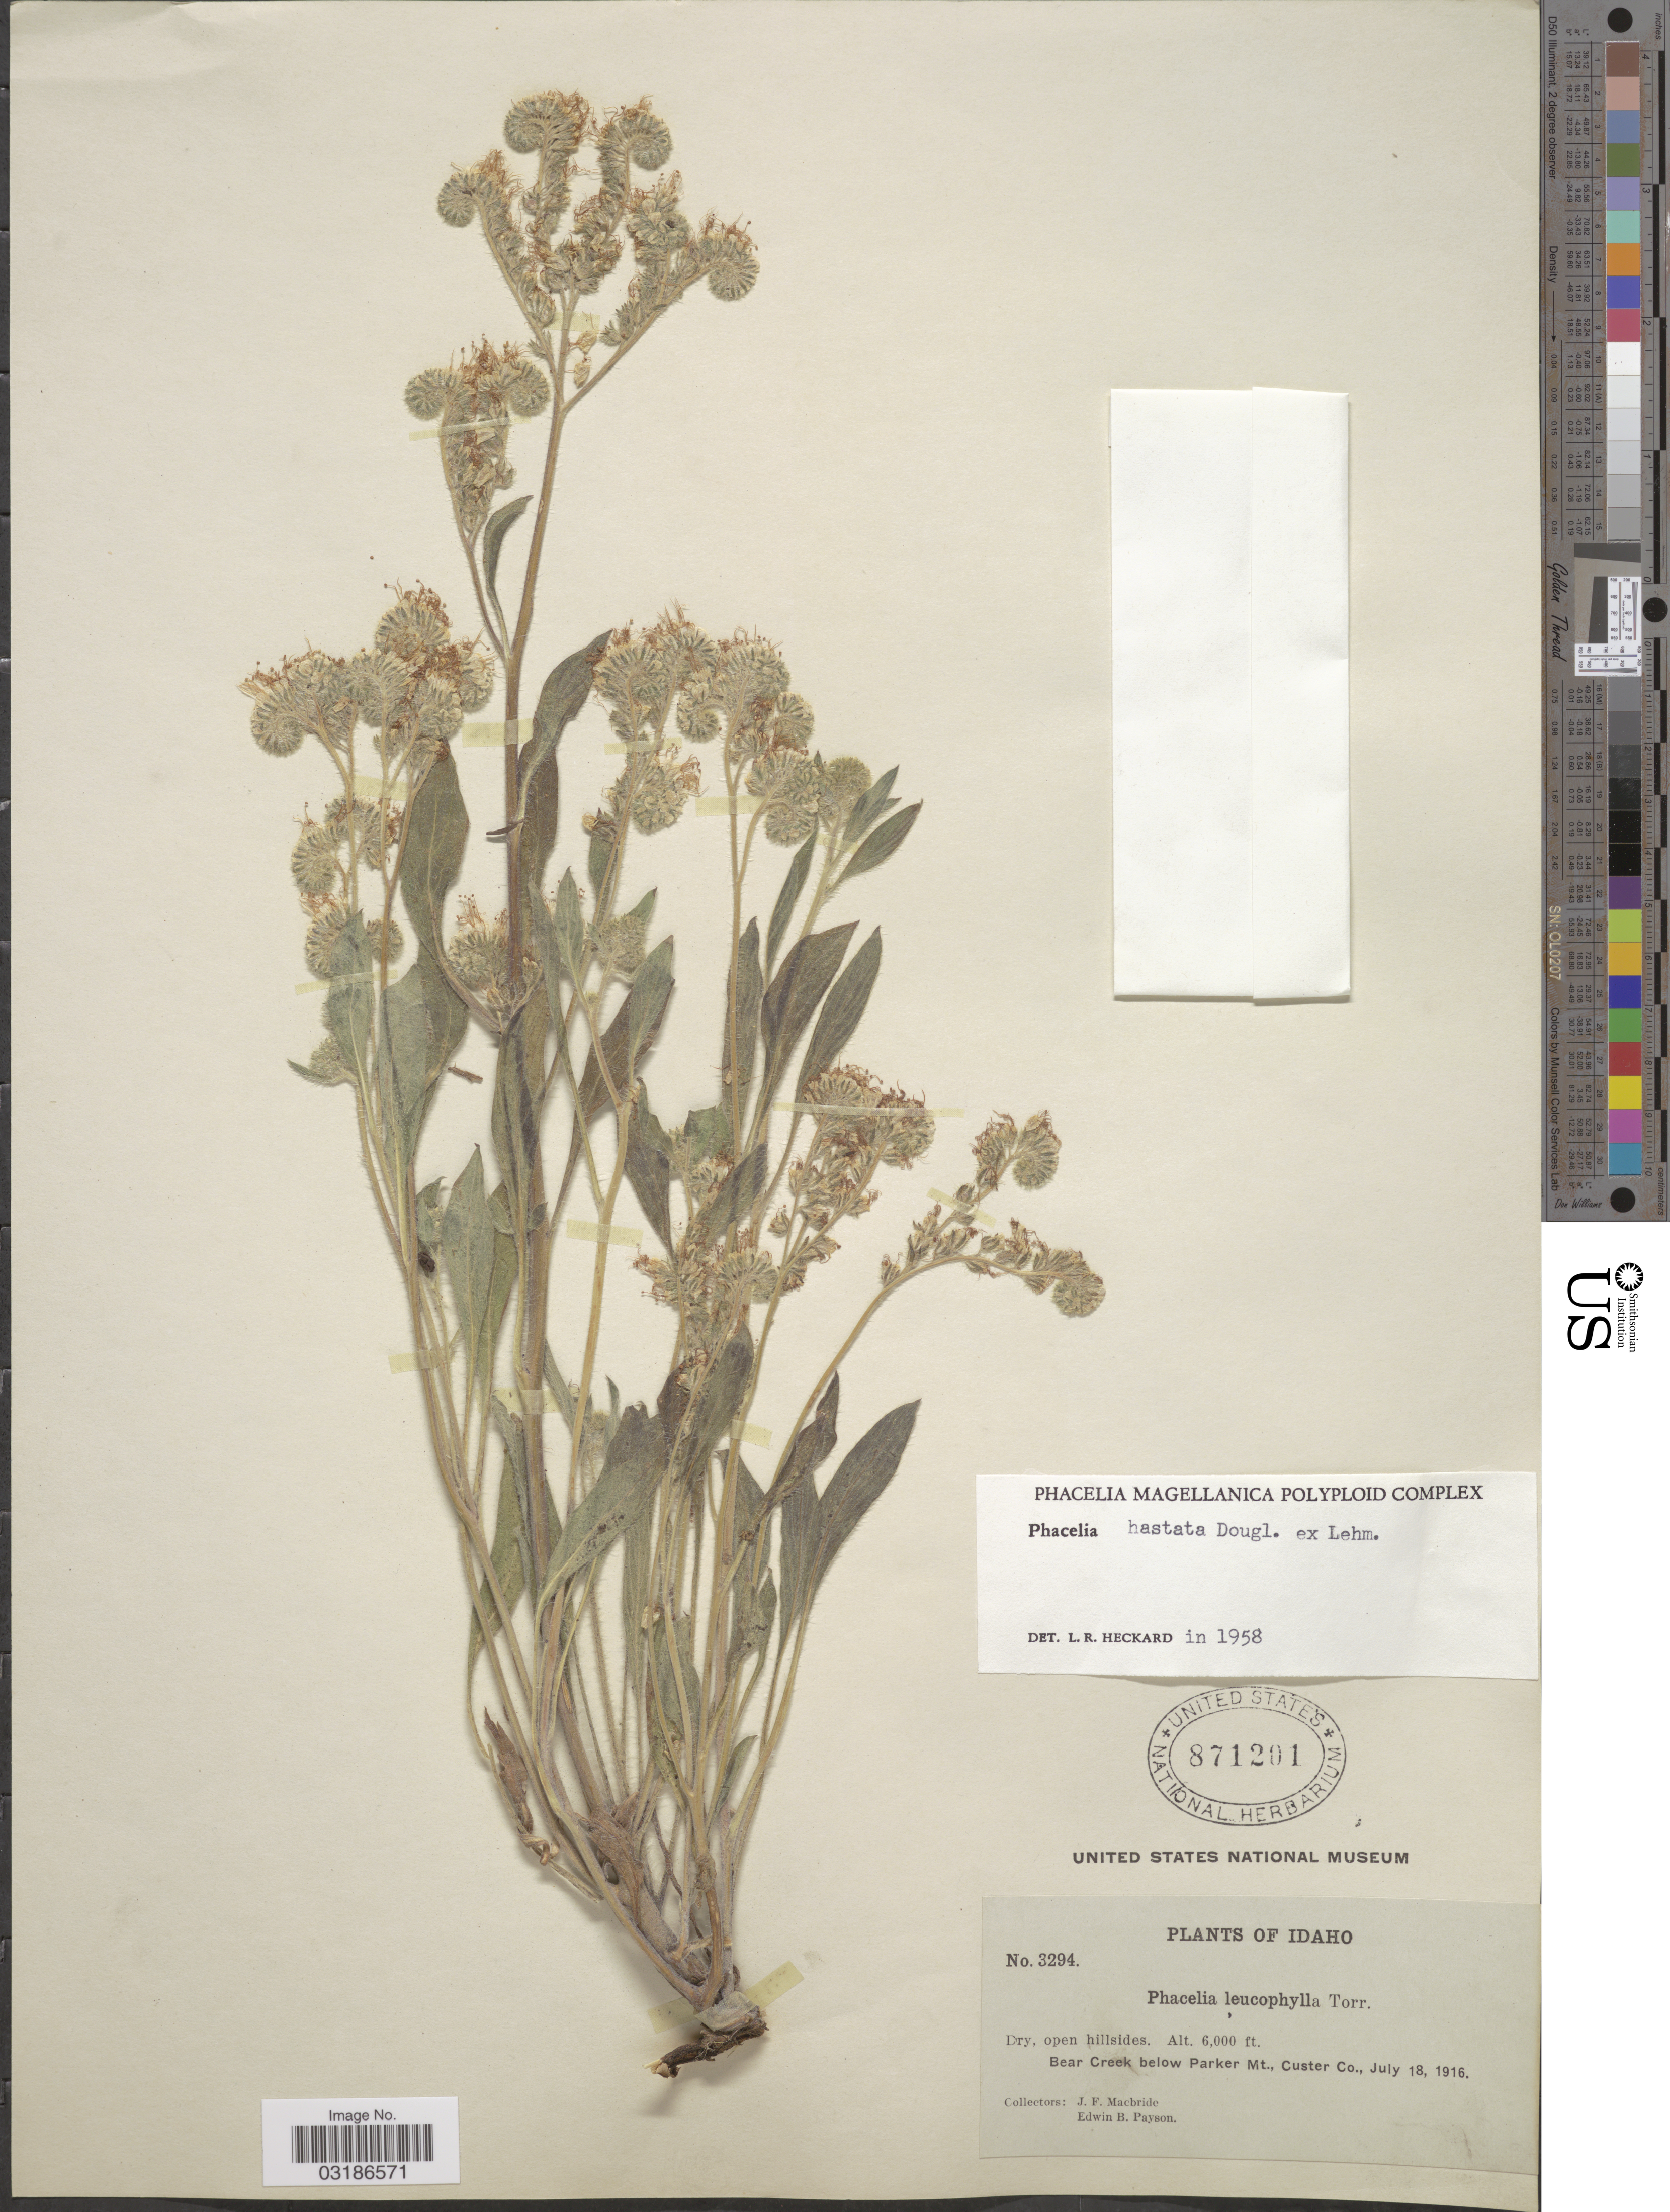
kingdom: Plantae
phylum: Tracheophyta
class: Magnoliopsida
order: Boraginales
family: Hydrophyllaceae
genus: Phacelia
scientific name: Phacelia hastata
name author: Douglas ex Lehm.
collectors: J. F. Macbride & E. B. Payson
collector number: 3294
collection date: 1916-07-18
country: United States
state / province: Idaho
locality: Dry, open hillsides, Bear Creek below Parker Mt., Custer Co.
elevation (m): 1829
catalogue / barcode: US 871201